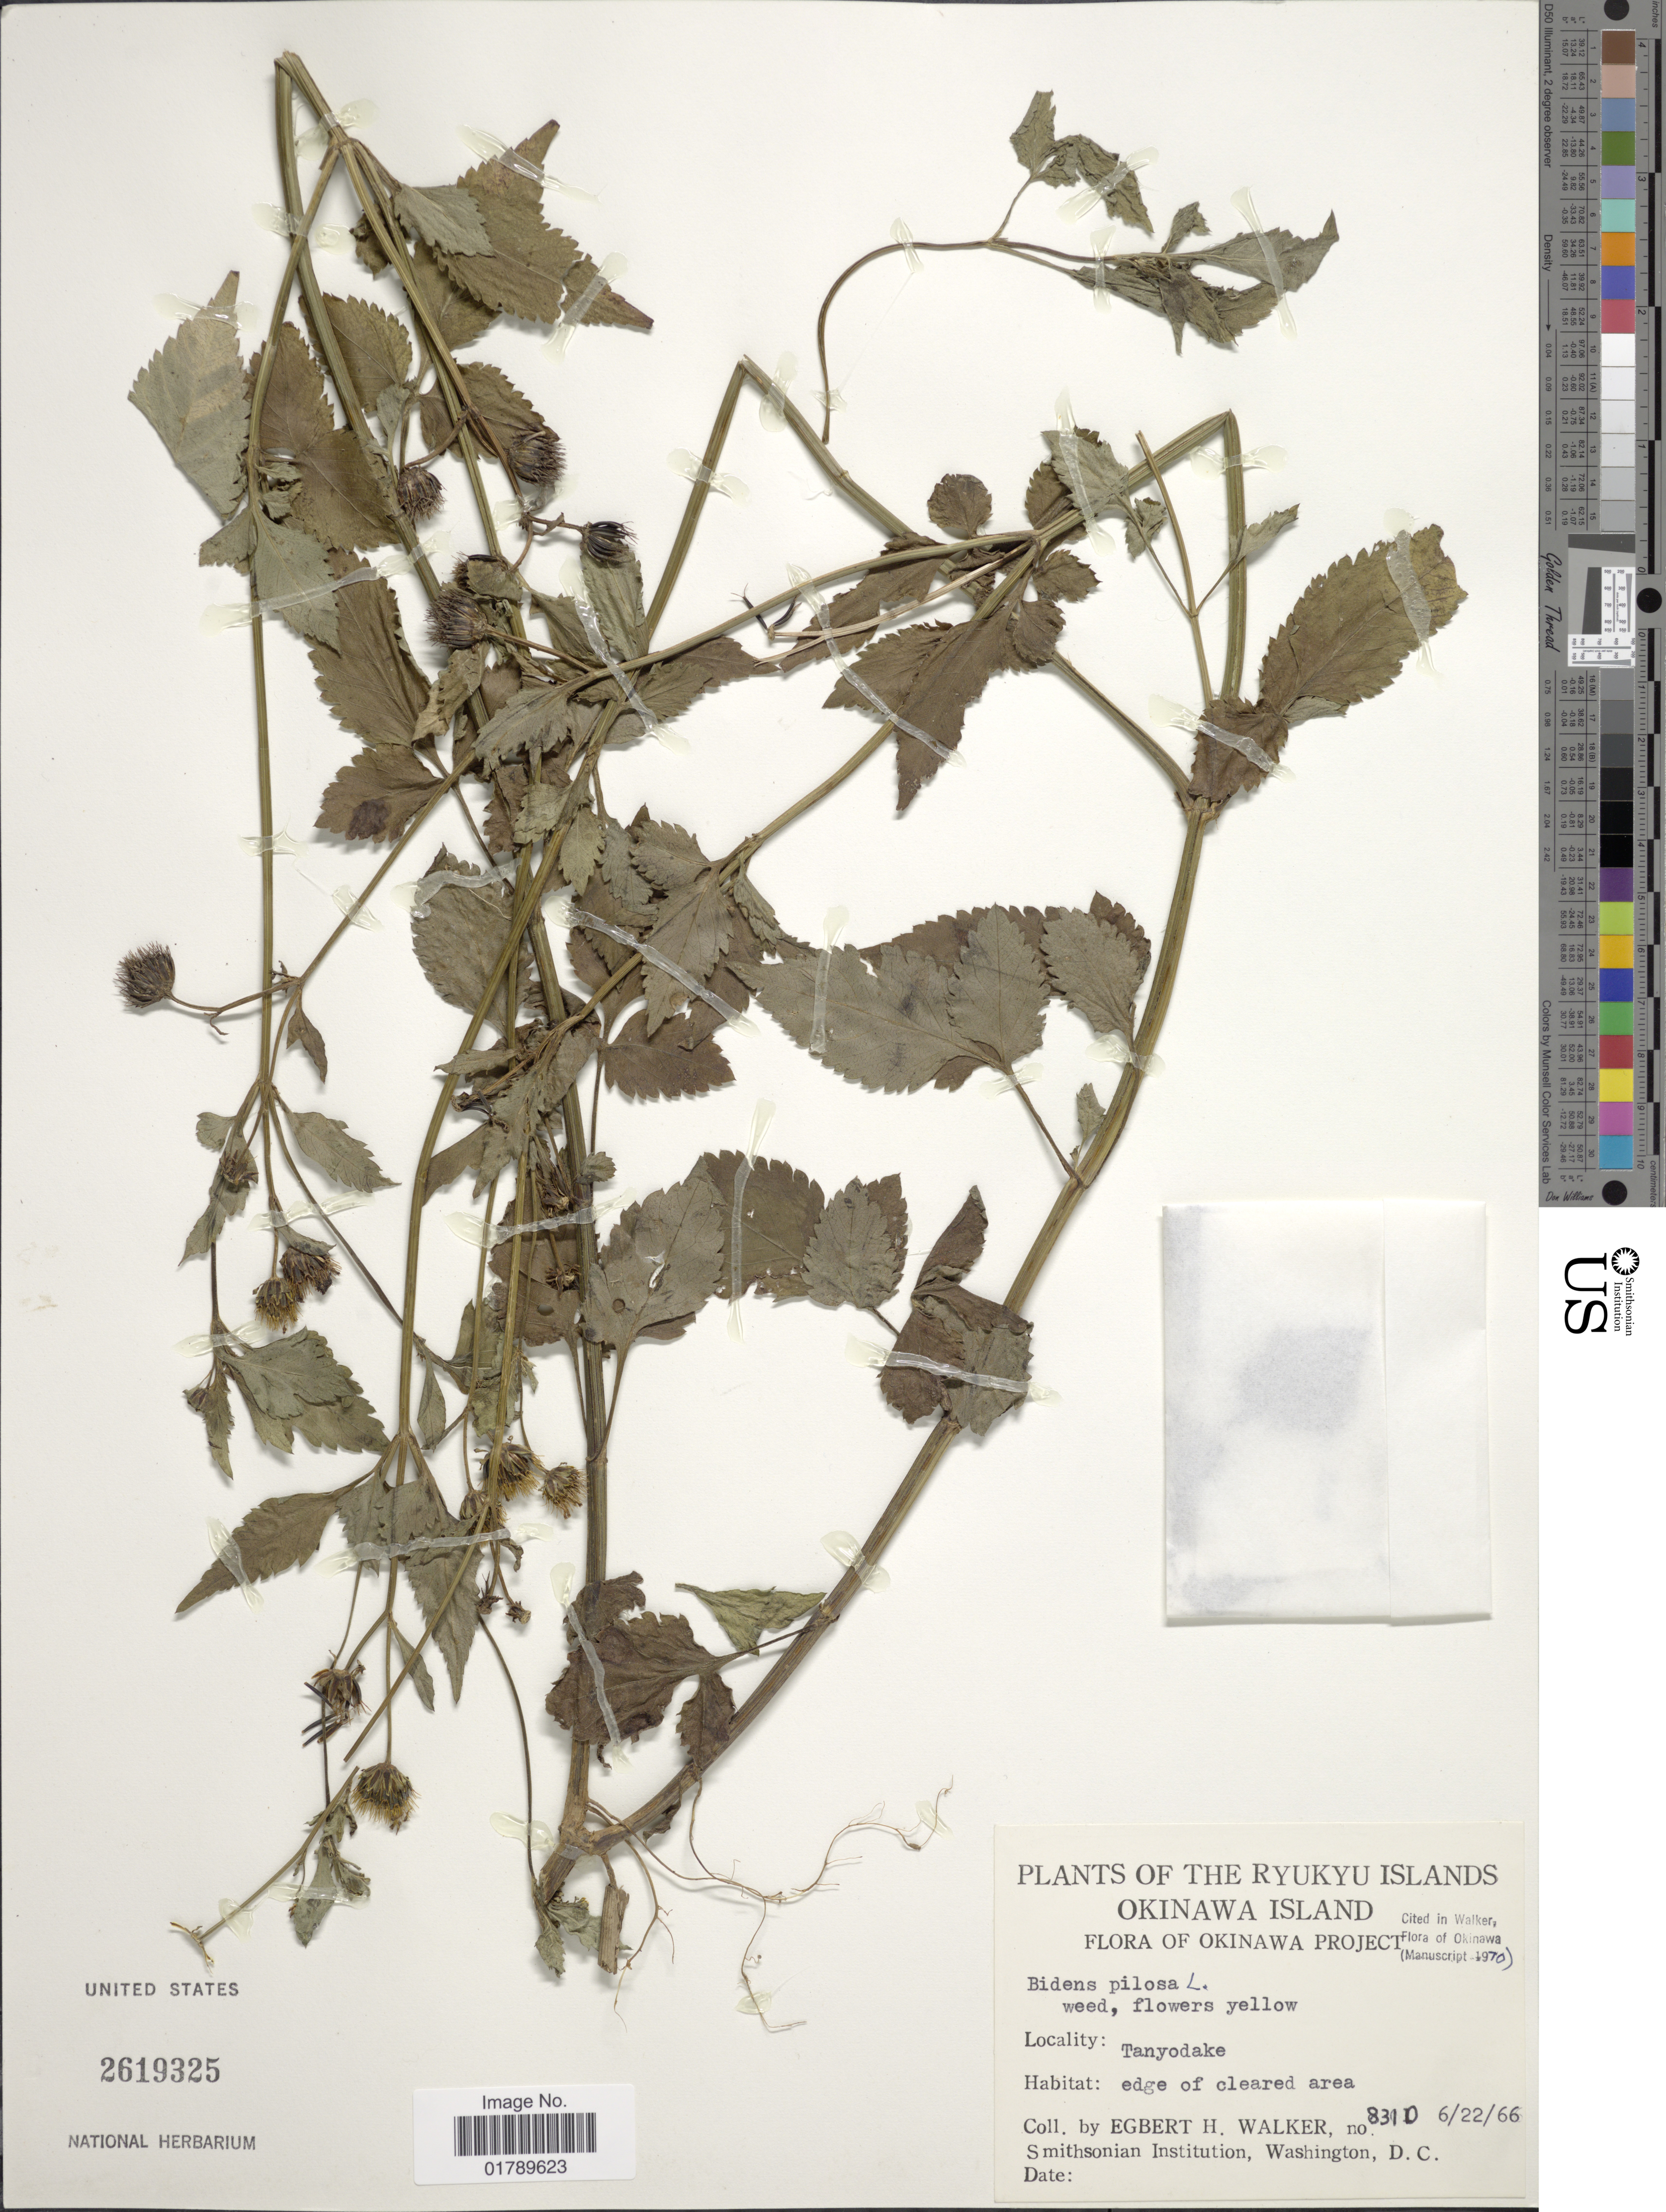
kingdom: Plantae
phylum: Tracheophyta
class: Magnoliopsida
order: Asterales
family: Asteraceae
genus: Bidens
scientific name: Bidens pilosa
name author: L.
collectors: E. H. Walker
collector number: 8310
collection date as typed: Transcribed d/m/y: 22/6/66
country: Japan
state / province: Okinawa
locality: The Ryukyu Islands. Okinawa Island. Okinawa Project. edge of cleared area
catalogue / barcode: US 2619325